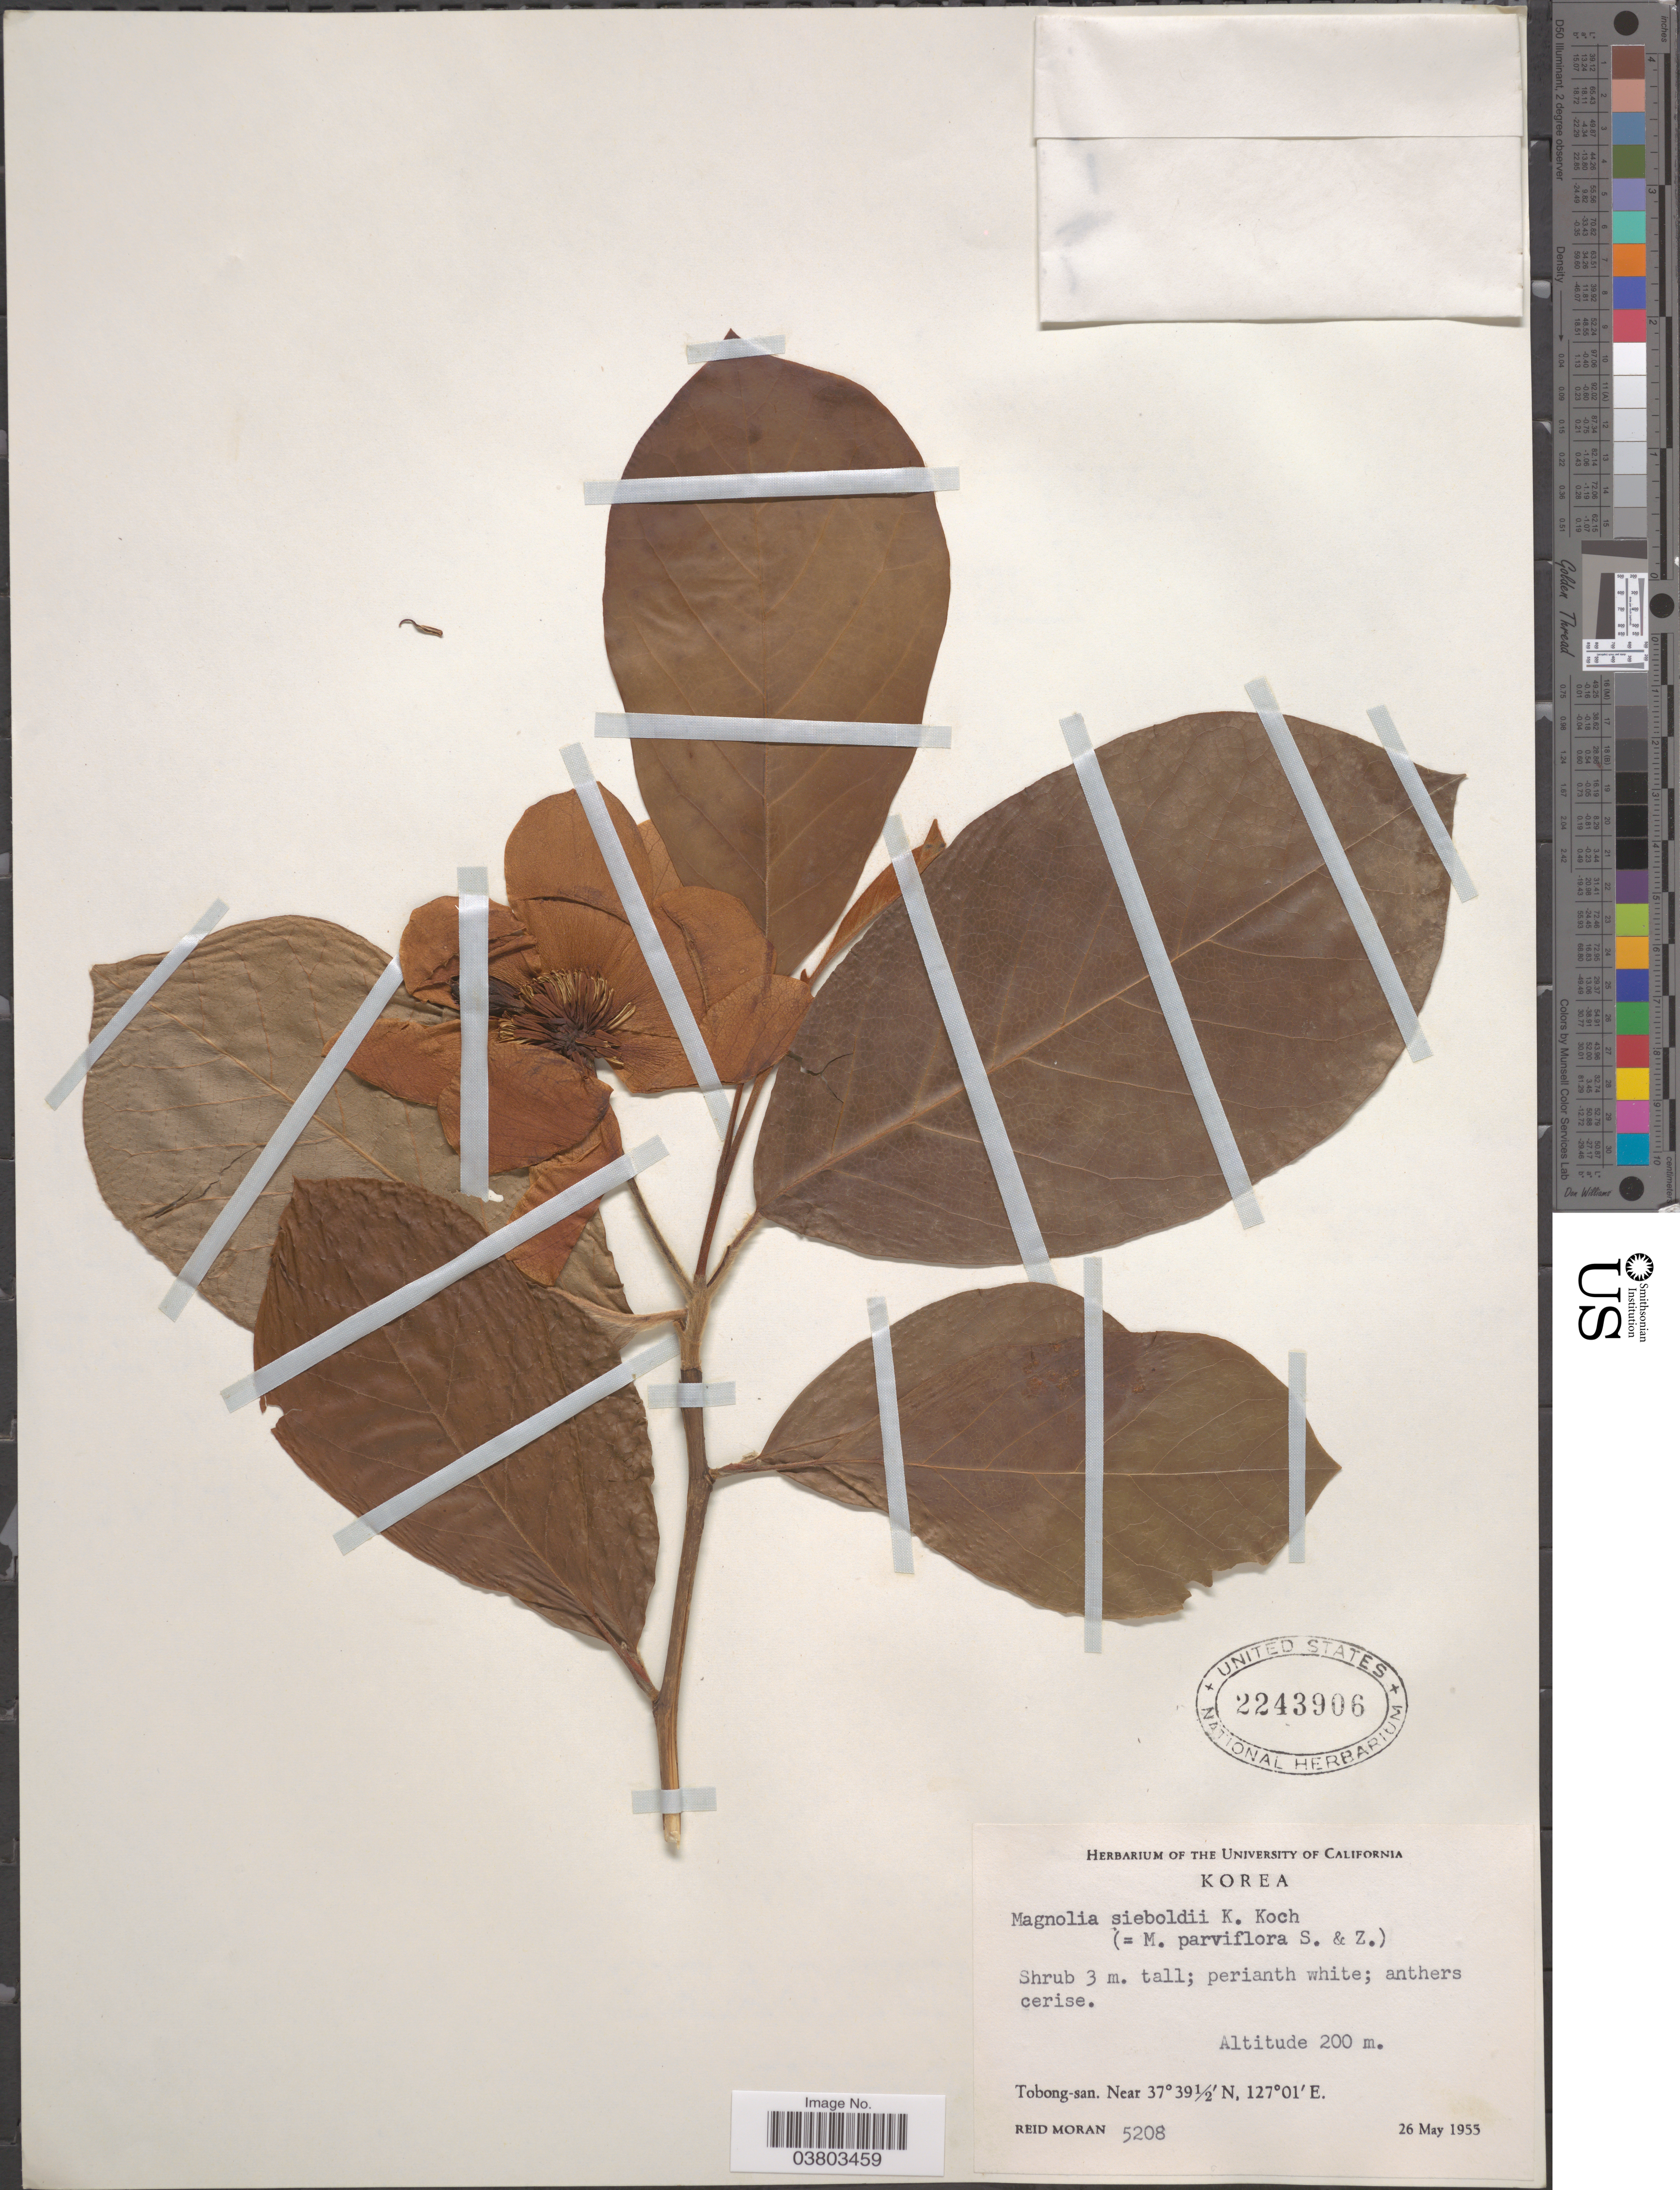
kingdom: Plantae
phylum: Tracheophyta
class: Magnoliopsida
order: Magnoliales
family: Magnoliaceae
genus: Magnolia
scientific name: Magnolia sieboldii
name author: K. Koch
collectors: R. V. Moran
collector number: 5208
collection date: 1955-05-26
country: South Korea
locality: Tobong-san.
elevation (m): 200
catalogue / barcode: US 2243906